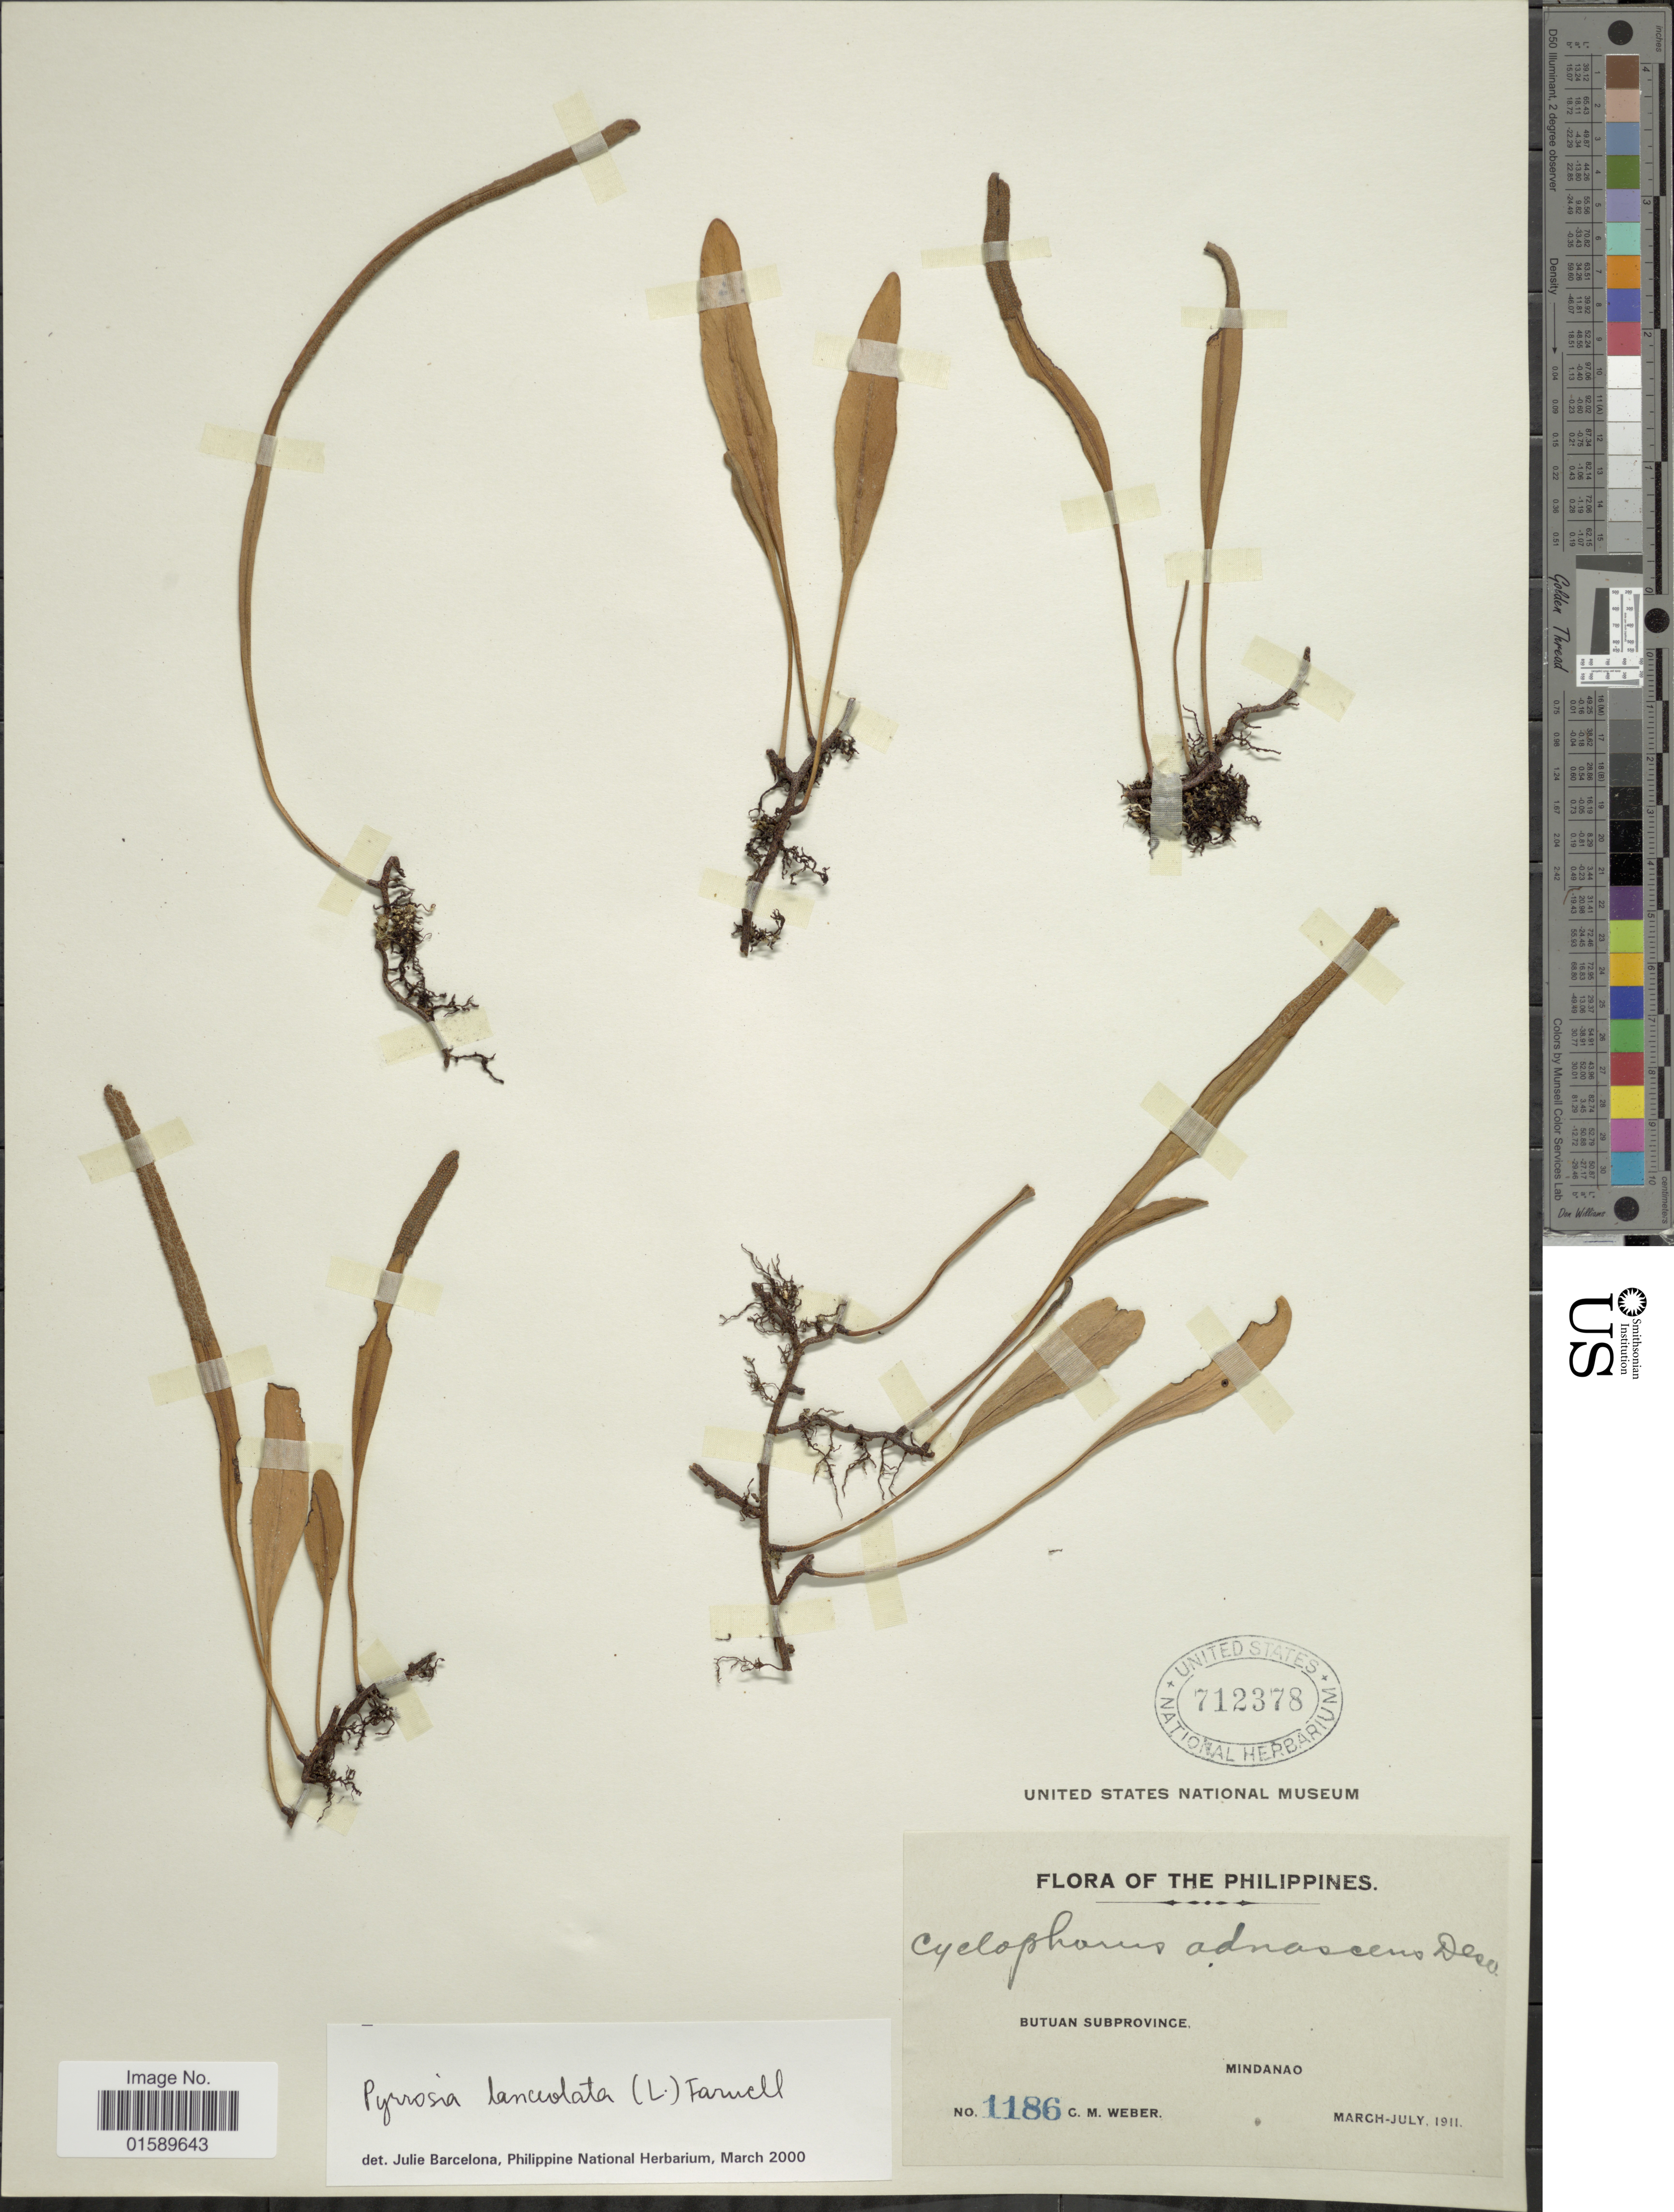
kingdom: Plantae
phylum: Tracheophyta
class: Polypodiopsida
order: Polypodiales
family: Polypodiaceae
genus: Pyrrosia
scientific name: Pyrrosia lanceolata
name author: (L.) Farw.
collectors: C. M. Weber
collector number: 1186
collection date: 1911-03/1911-07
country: Philippines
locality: Butuan subprovince, Mindanao.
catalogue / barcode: US 712378